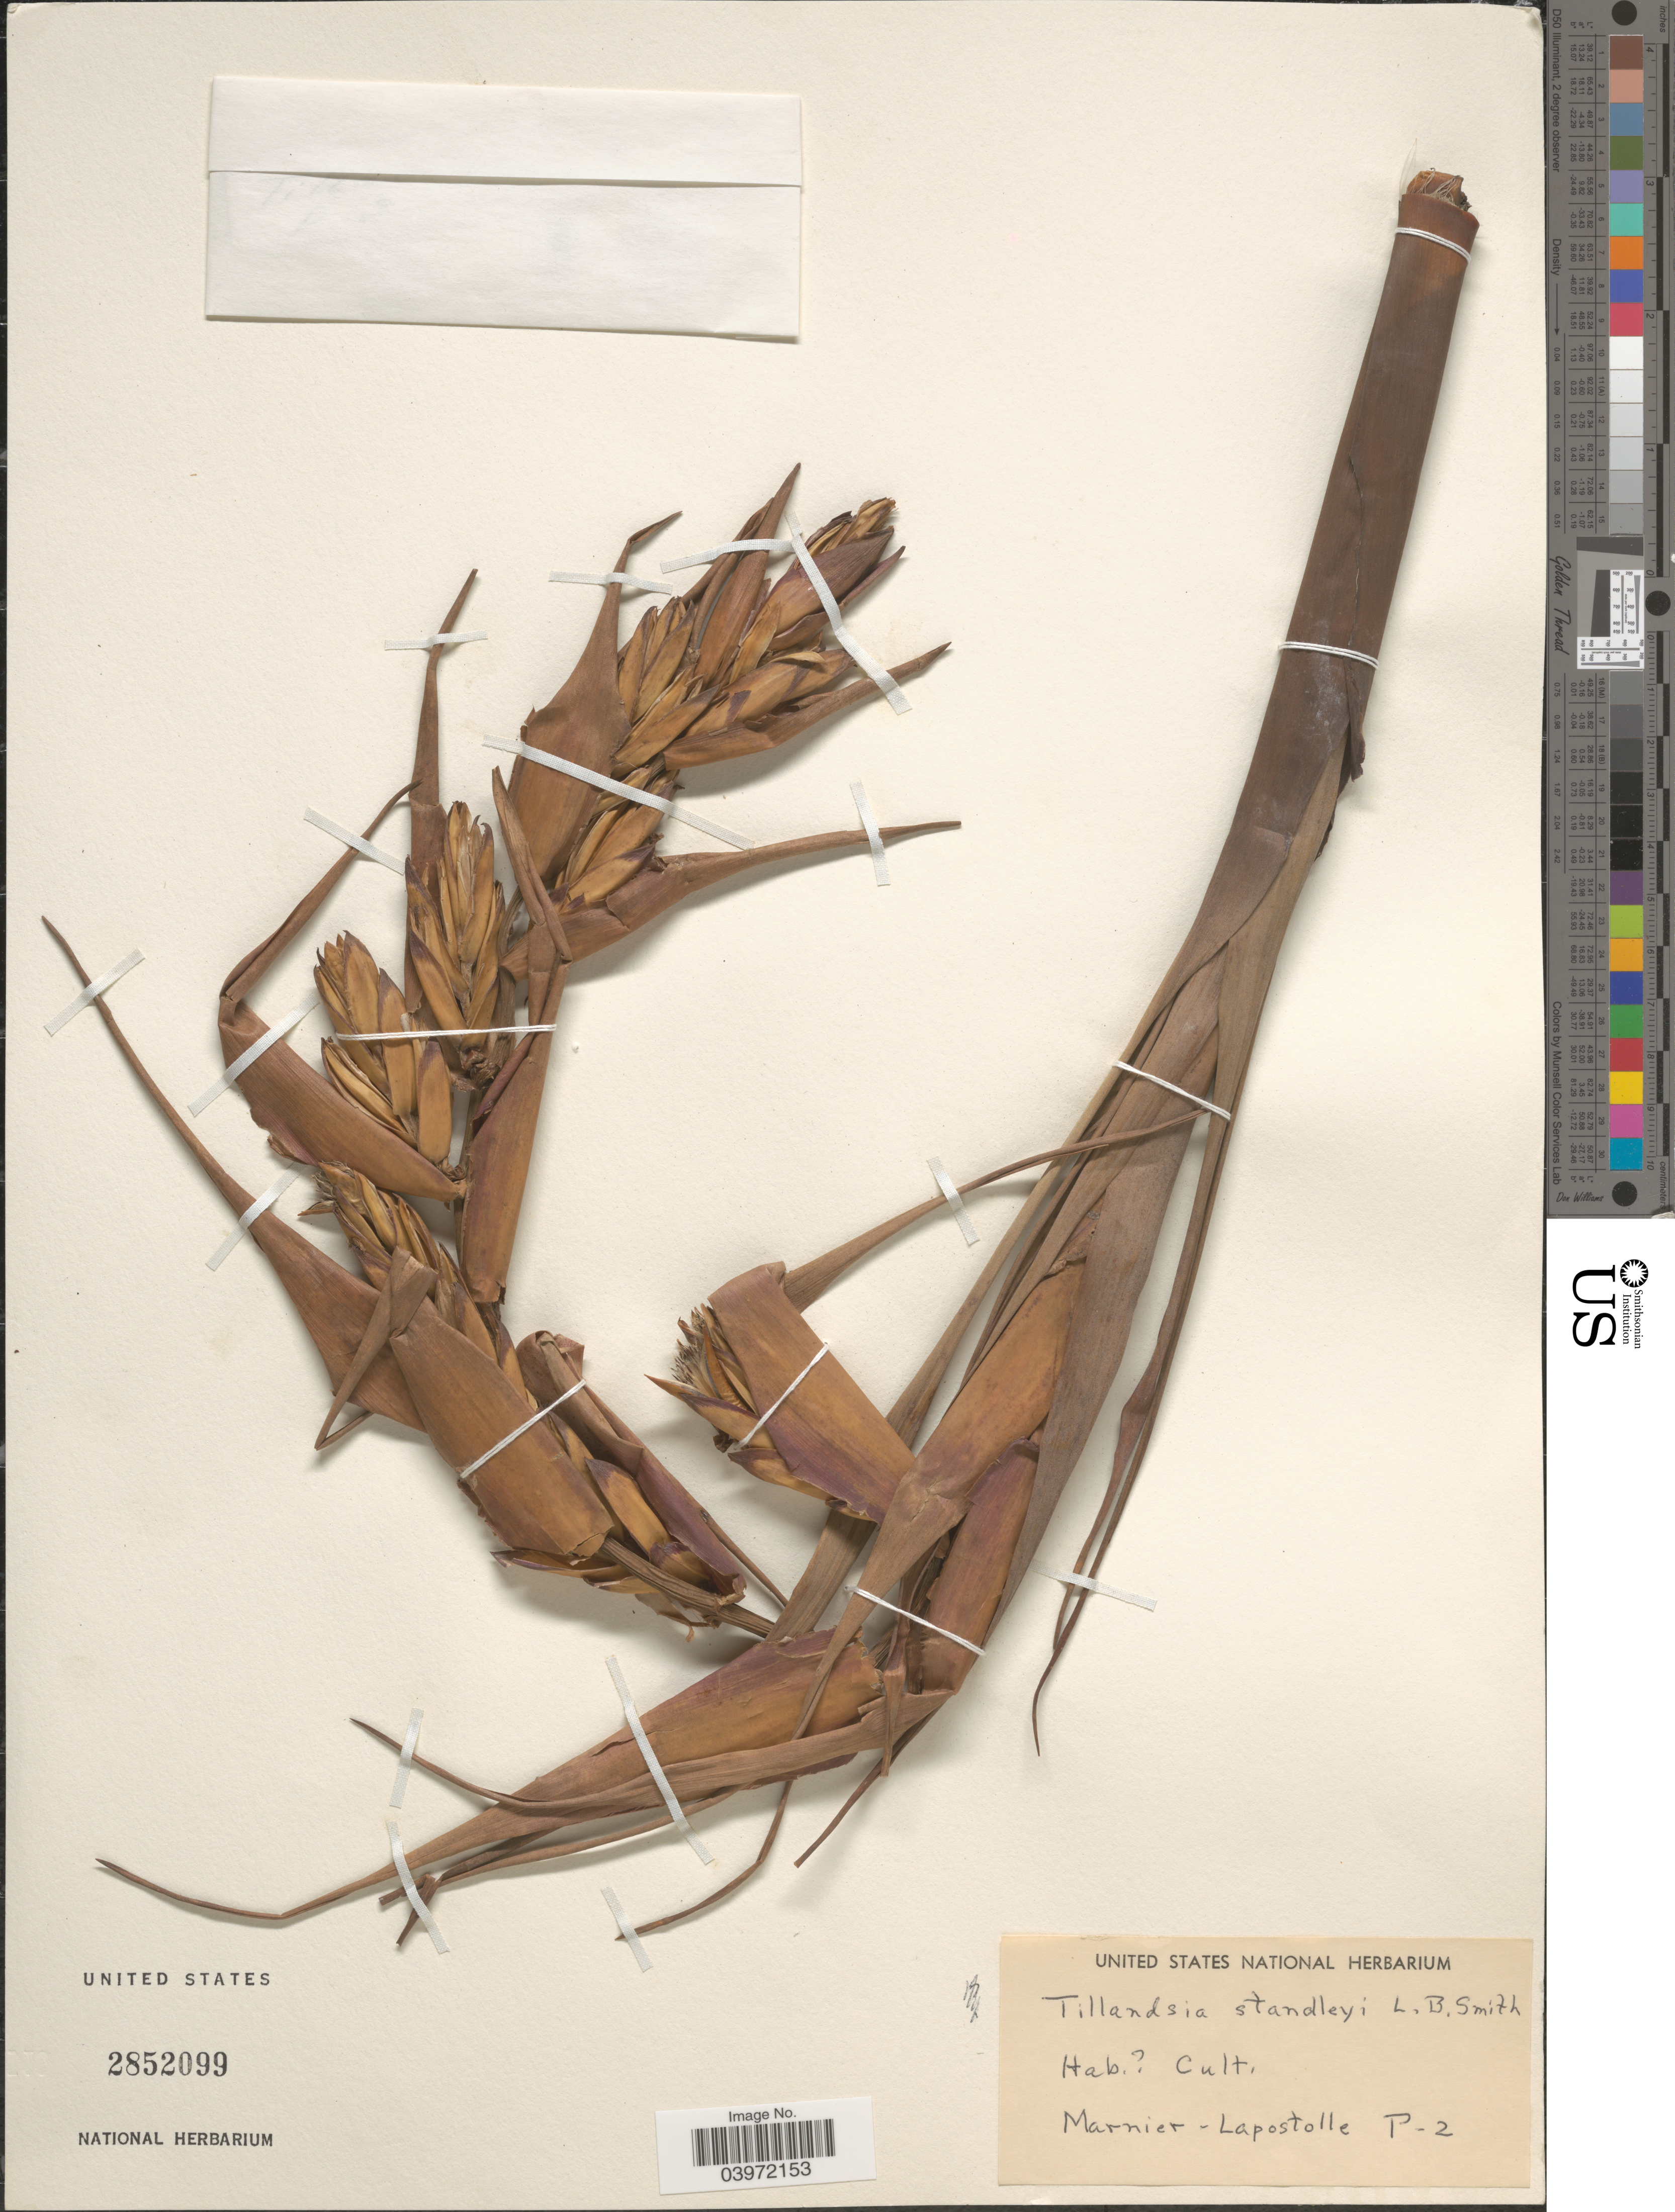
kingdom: Plantae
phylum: Tracheophyta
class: Liliopsida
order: Poales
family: Bromeliaceae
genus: Tillandsia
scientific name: Tillandsia standleyi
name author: L.B. Sm.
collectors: -- Marnier-Lapostolle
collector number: P-2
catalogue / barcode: US 2852099